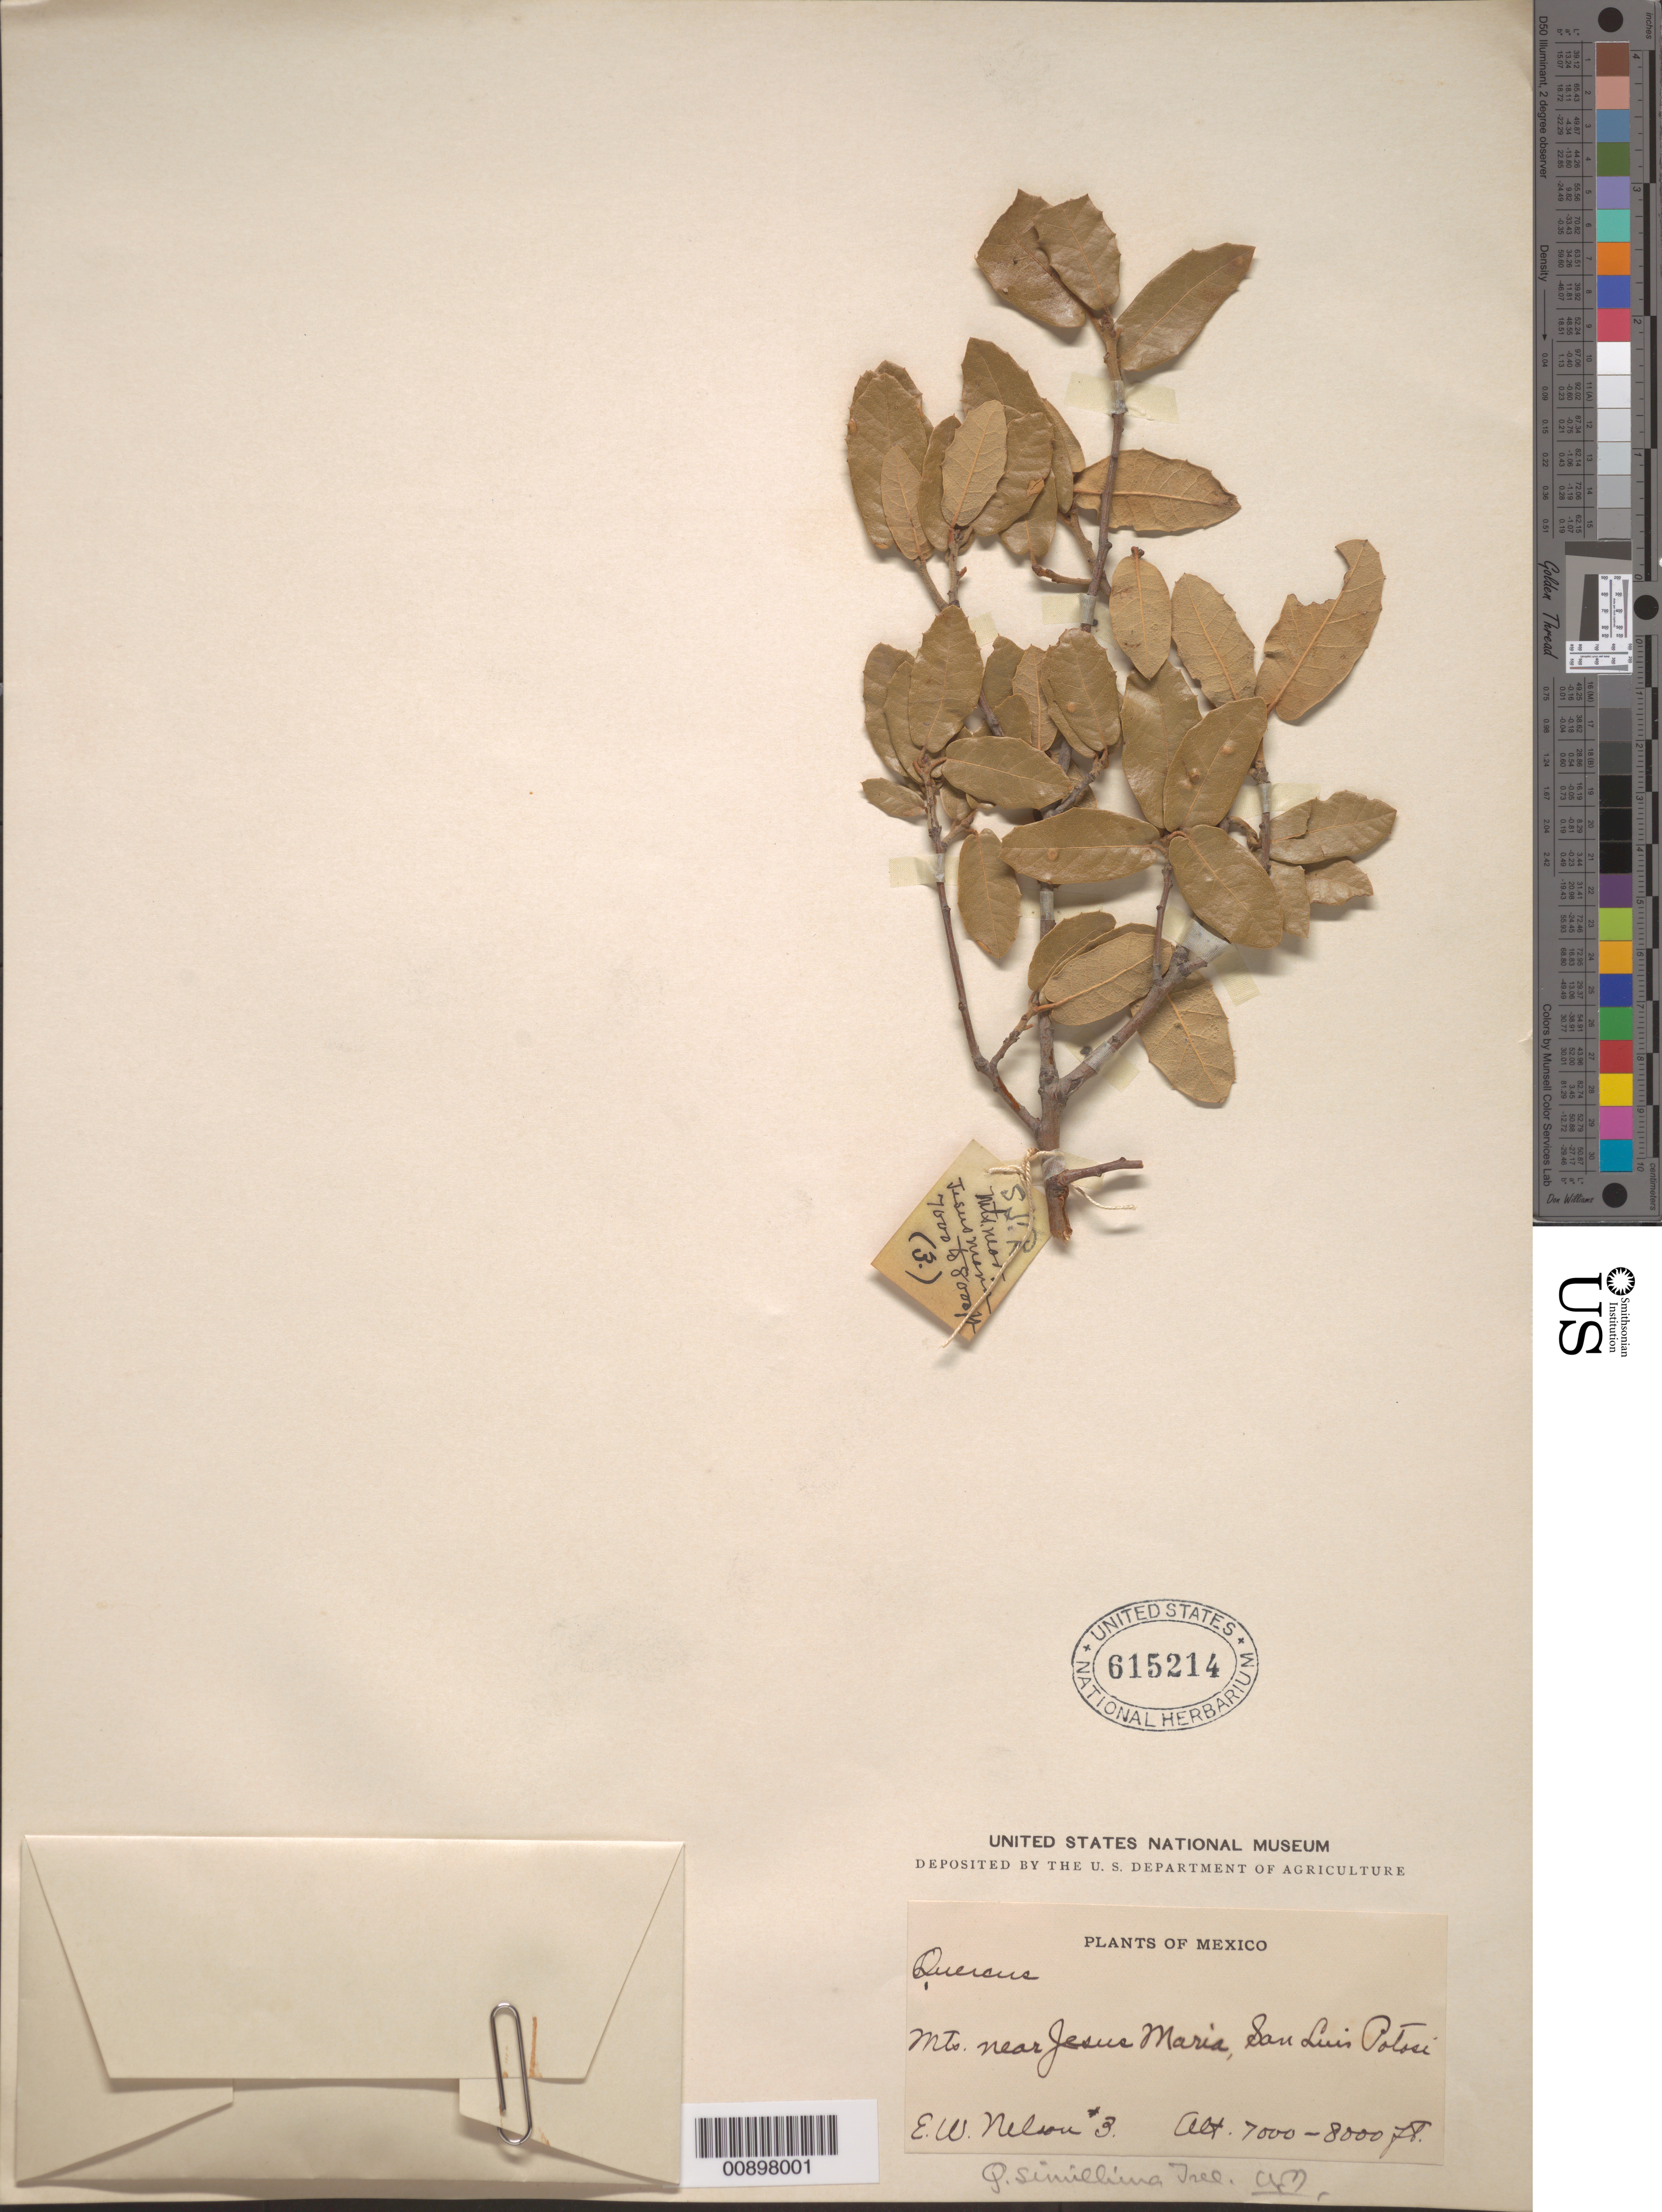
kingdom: Plantae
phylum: Tracheophyta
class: Magnoliopsida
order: Fagales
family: Fagaceae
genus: Quercus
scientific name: Quercus simillima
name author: Trel.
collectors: E. W. Nelson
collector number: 3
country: Mexico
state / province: San Luis Potosí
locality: Mts. near Jesús Maria, San Luis Potosí.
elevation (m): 2134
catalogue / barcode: US 615214